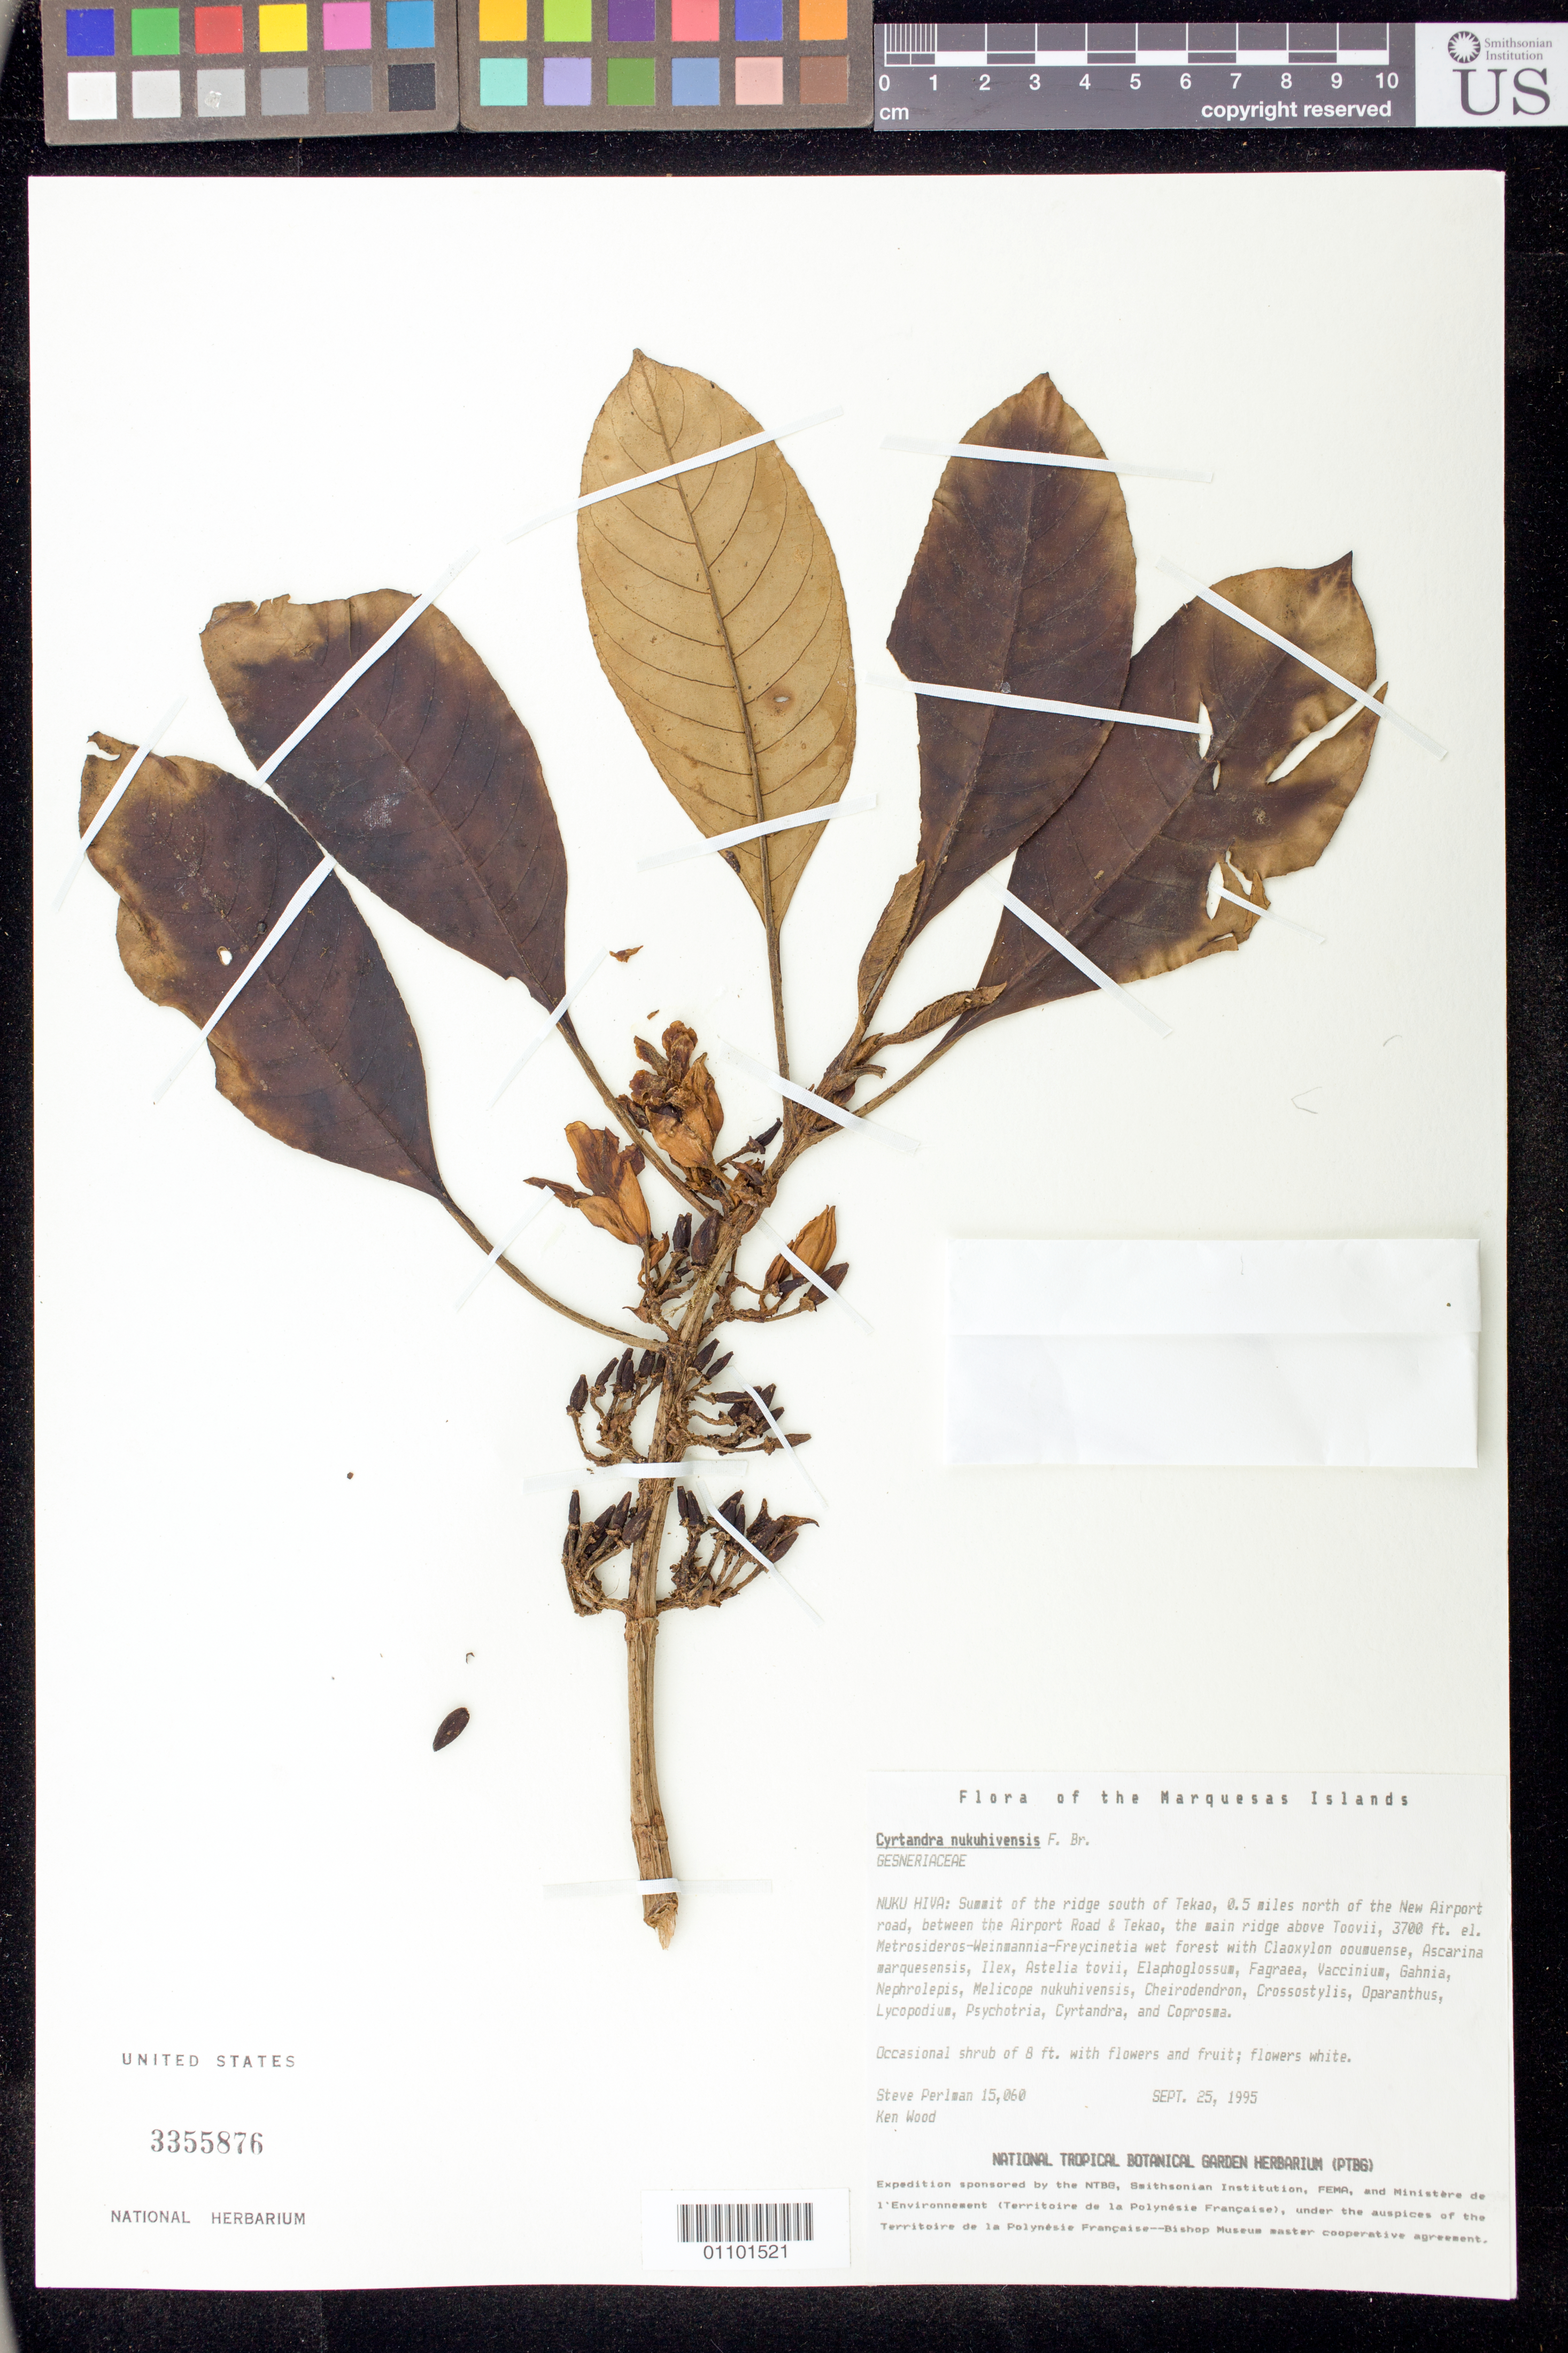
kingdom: Plantae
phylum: Tracheophyta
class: Magnoliopsida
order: Lamiales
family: Gesneriaceae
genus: Cyrtandra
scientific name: Cyrtandra nukuhivensis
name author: F. Br.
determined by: Wagner, W. L., (BOT), Smithsonian Institution - National Museum of Natural History (UNITED STATES)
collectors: S. P. Perlman & K. R. Wood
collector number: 15060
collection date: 1995-09-25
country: French Polynesia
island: Nuku Hiva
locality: Summit of ridge S of Tekao, 0.5 mile N New Airport Road, between Airport Road & Tekao, main ridge above Toovii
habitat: In Metrosideros-Weinmannia-Freycinetia wet forest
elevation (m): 1128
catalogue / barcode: US 3355876